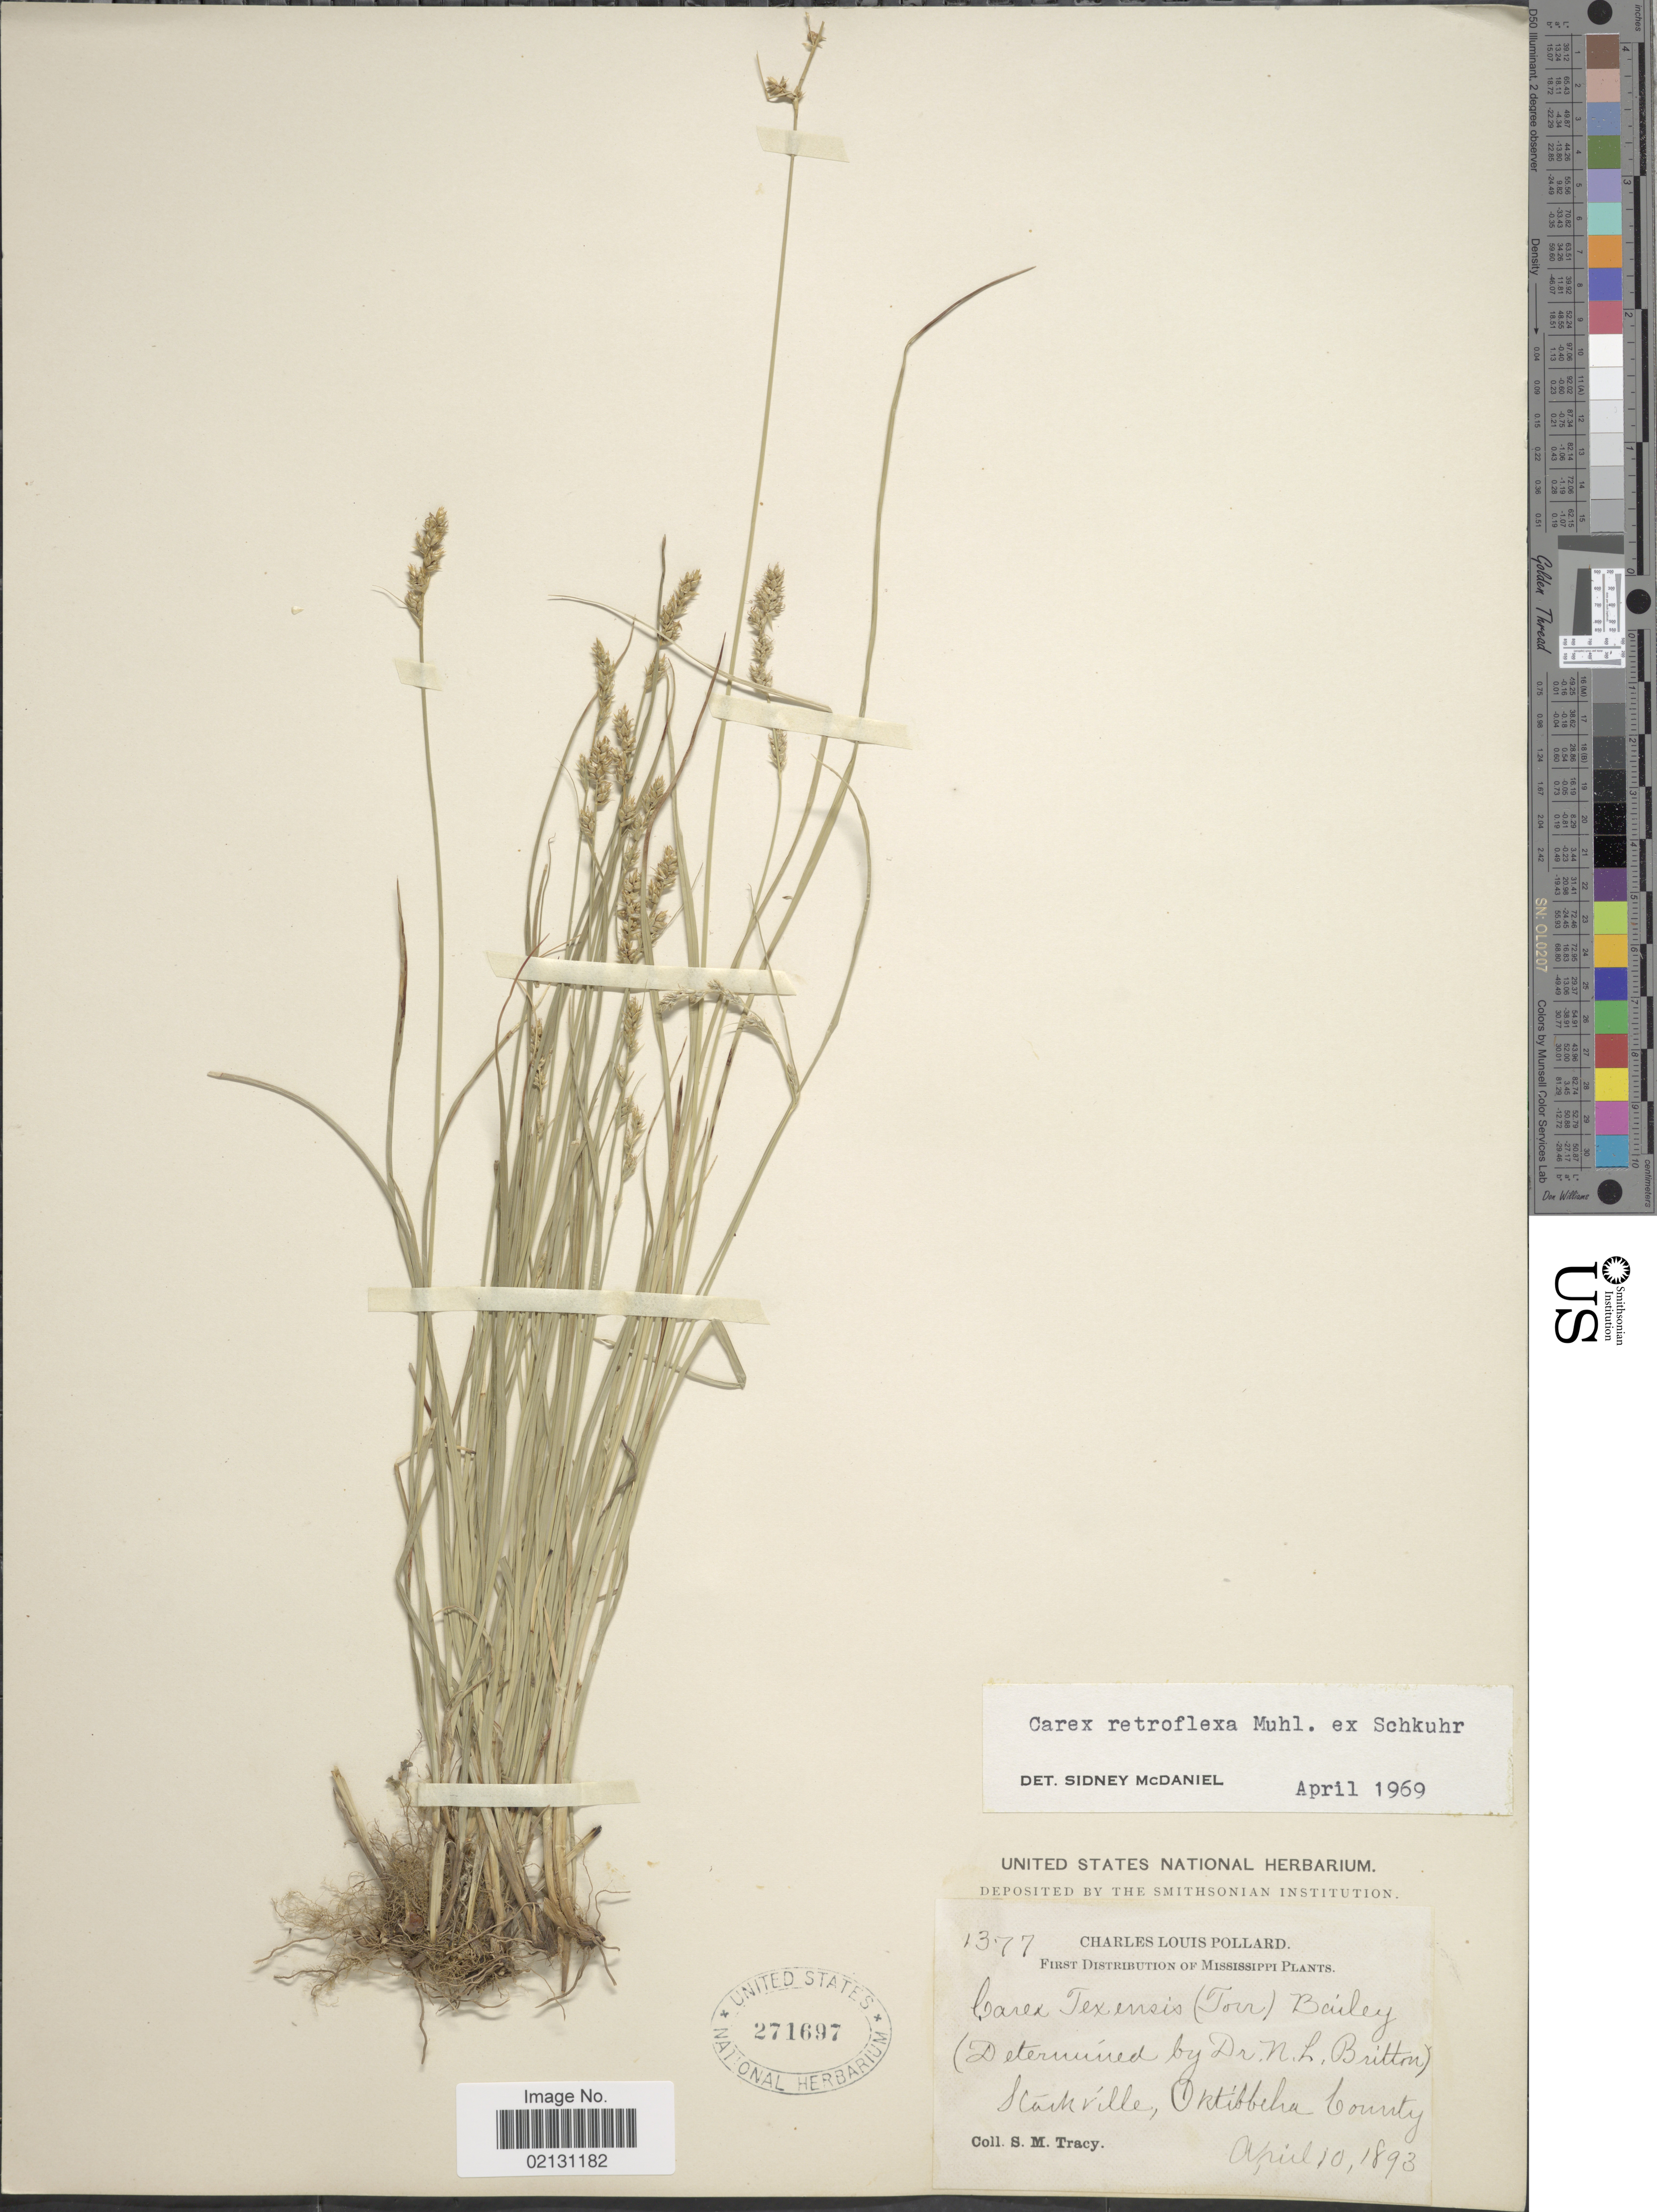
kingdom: Plantae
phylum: Tracheophyta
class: Liliopsida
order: Poales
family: Cyperaceae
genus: Carex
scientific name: Carex retroflexa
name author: Muhl. ex Willd.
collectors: S. M. Tracy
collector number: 1377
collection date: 1893-04-10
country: United States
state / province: Mississippi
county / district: Oktibbeha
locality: Starkville, Oktibbeha County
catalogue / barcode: US 271697